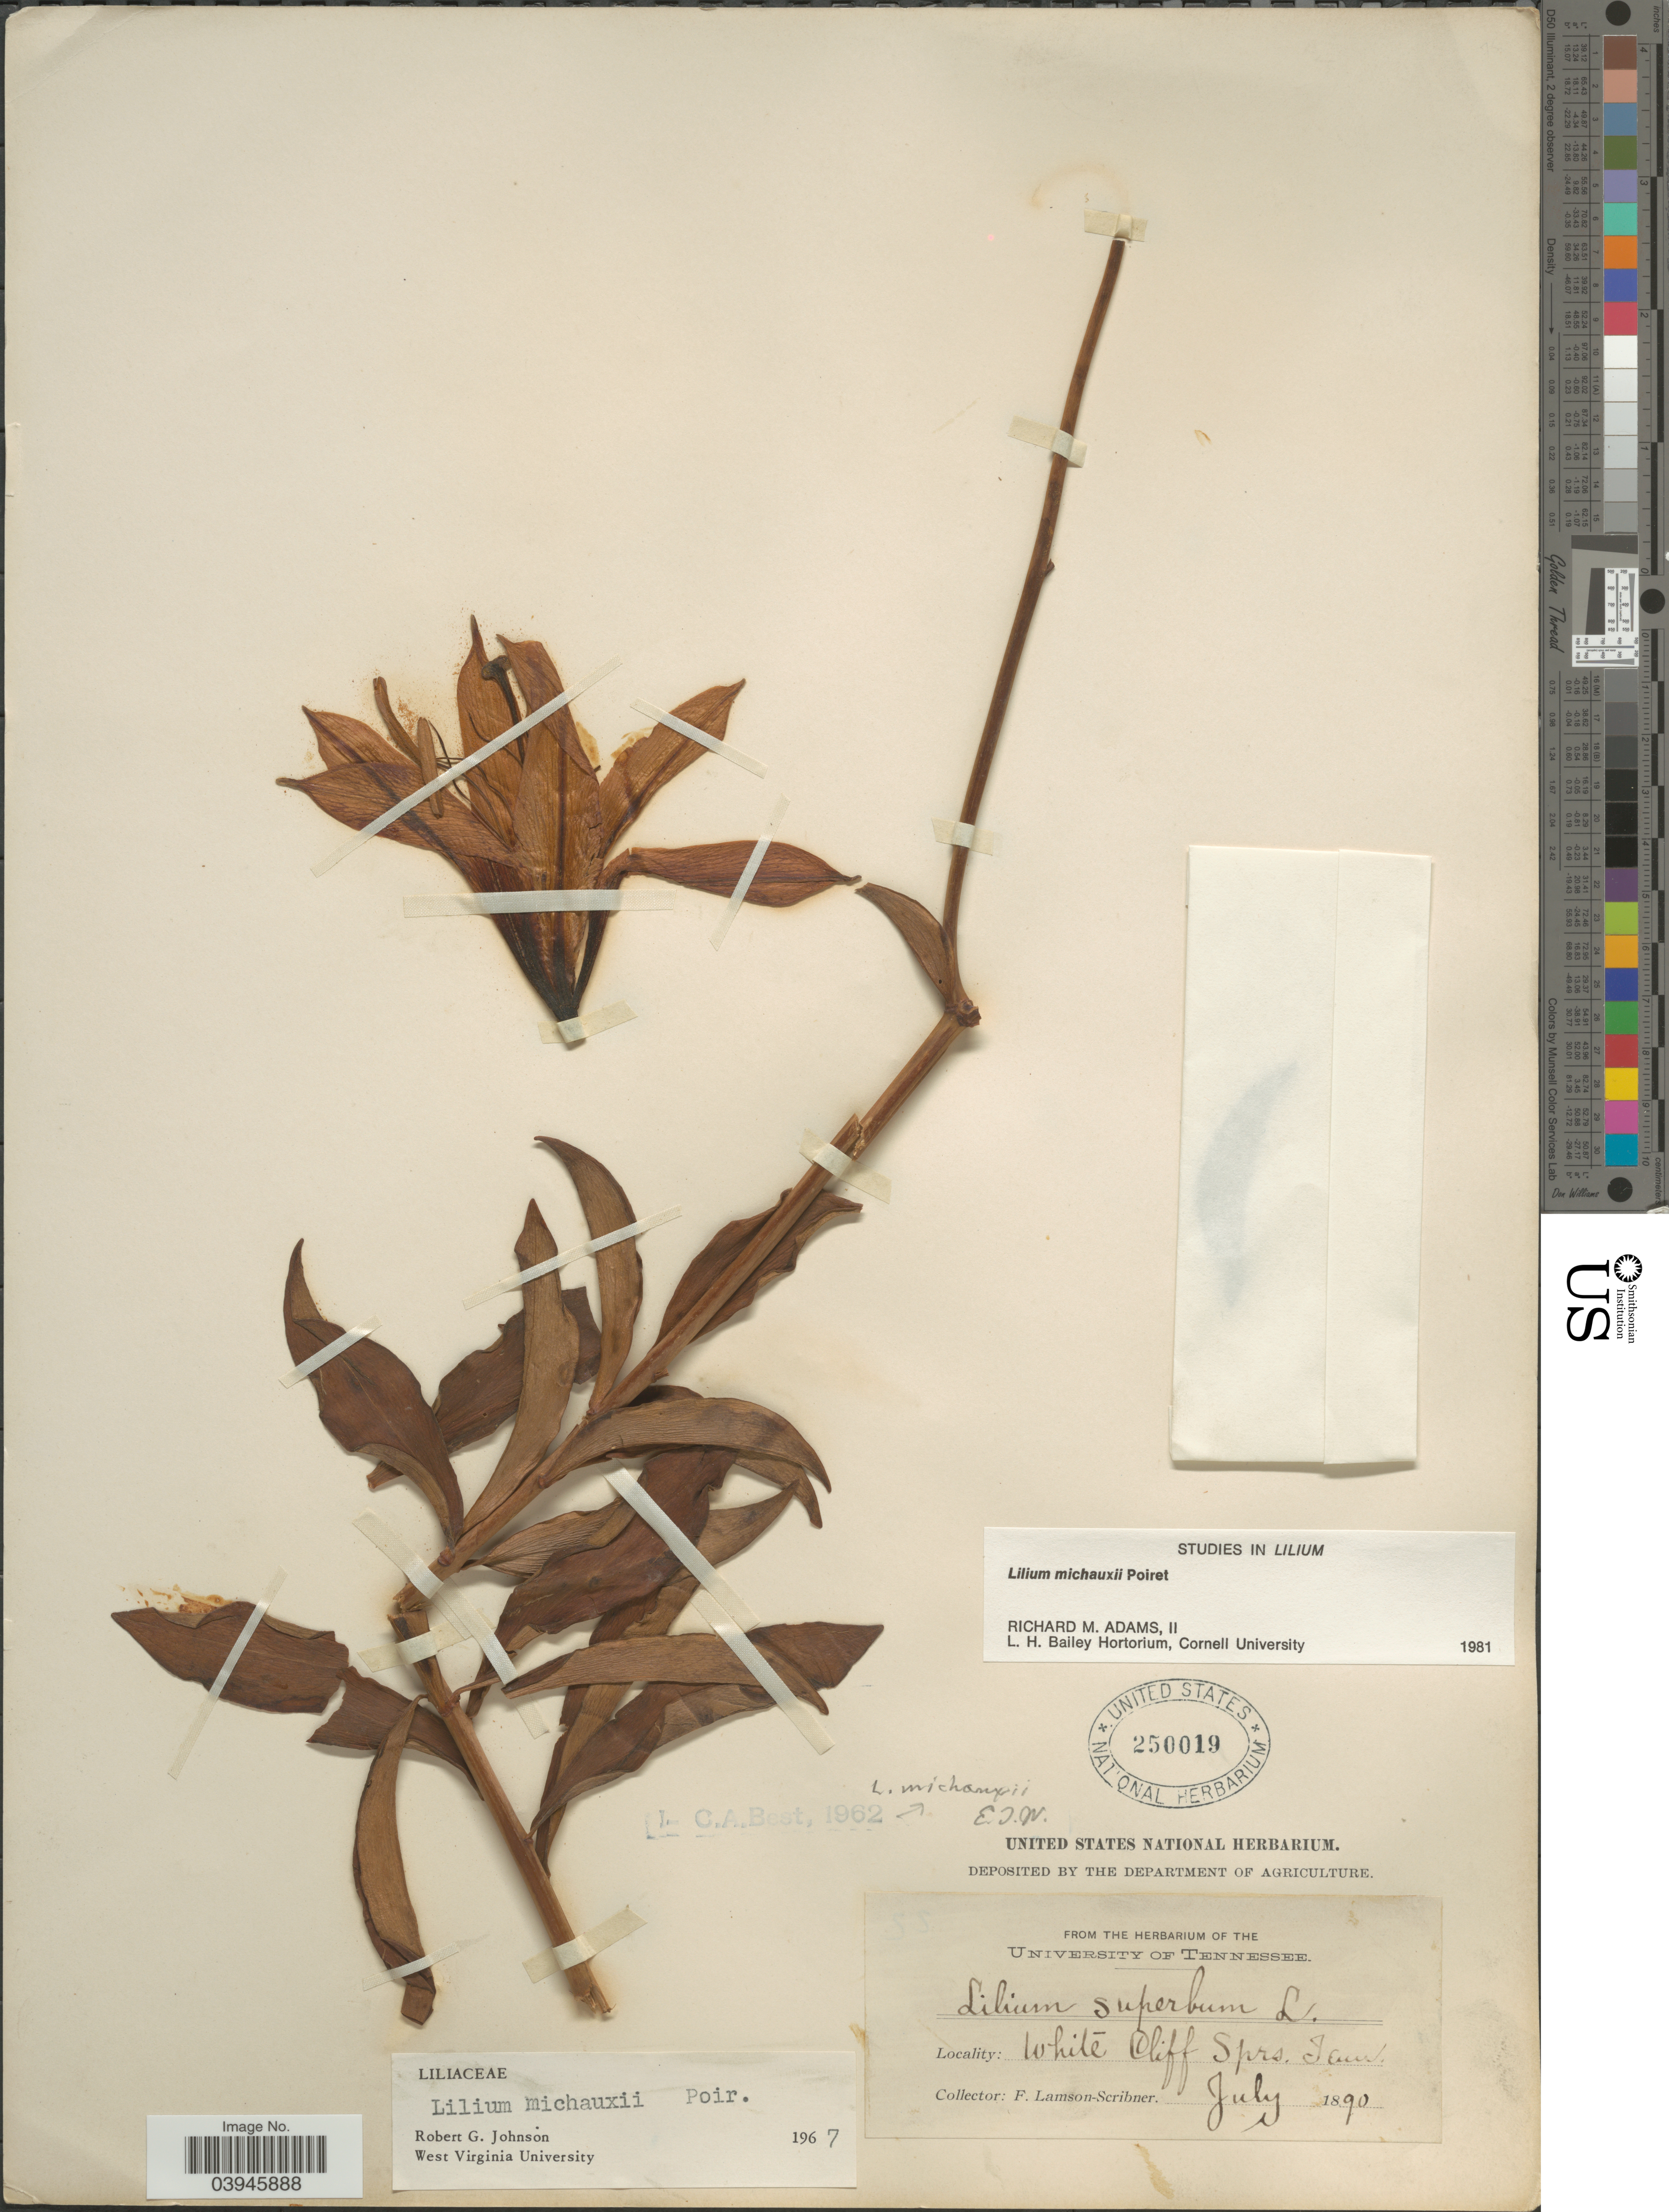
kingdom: Plantae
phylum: Tracheophyta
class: Liliopsida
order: Liliales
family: Liliaceae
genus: Lilium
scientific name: Lilium michauxii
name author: Poir.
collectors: F. Lamson-Scribner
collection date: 1890-07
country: United States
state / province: Tennessee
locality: White Cliff Sprs.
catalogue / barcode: US 250019